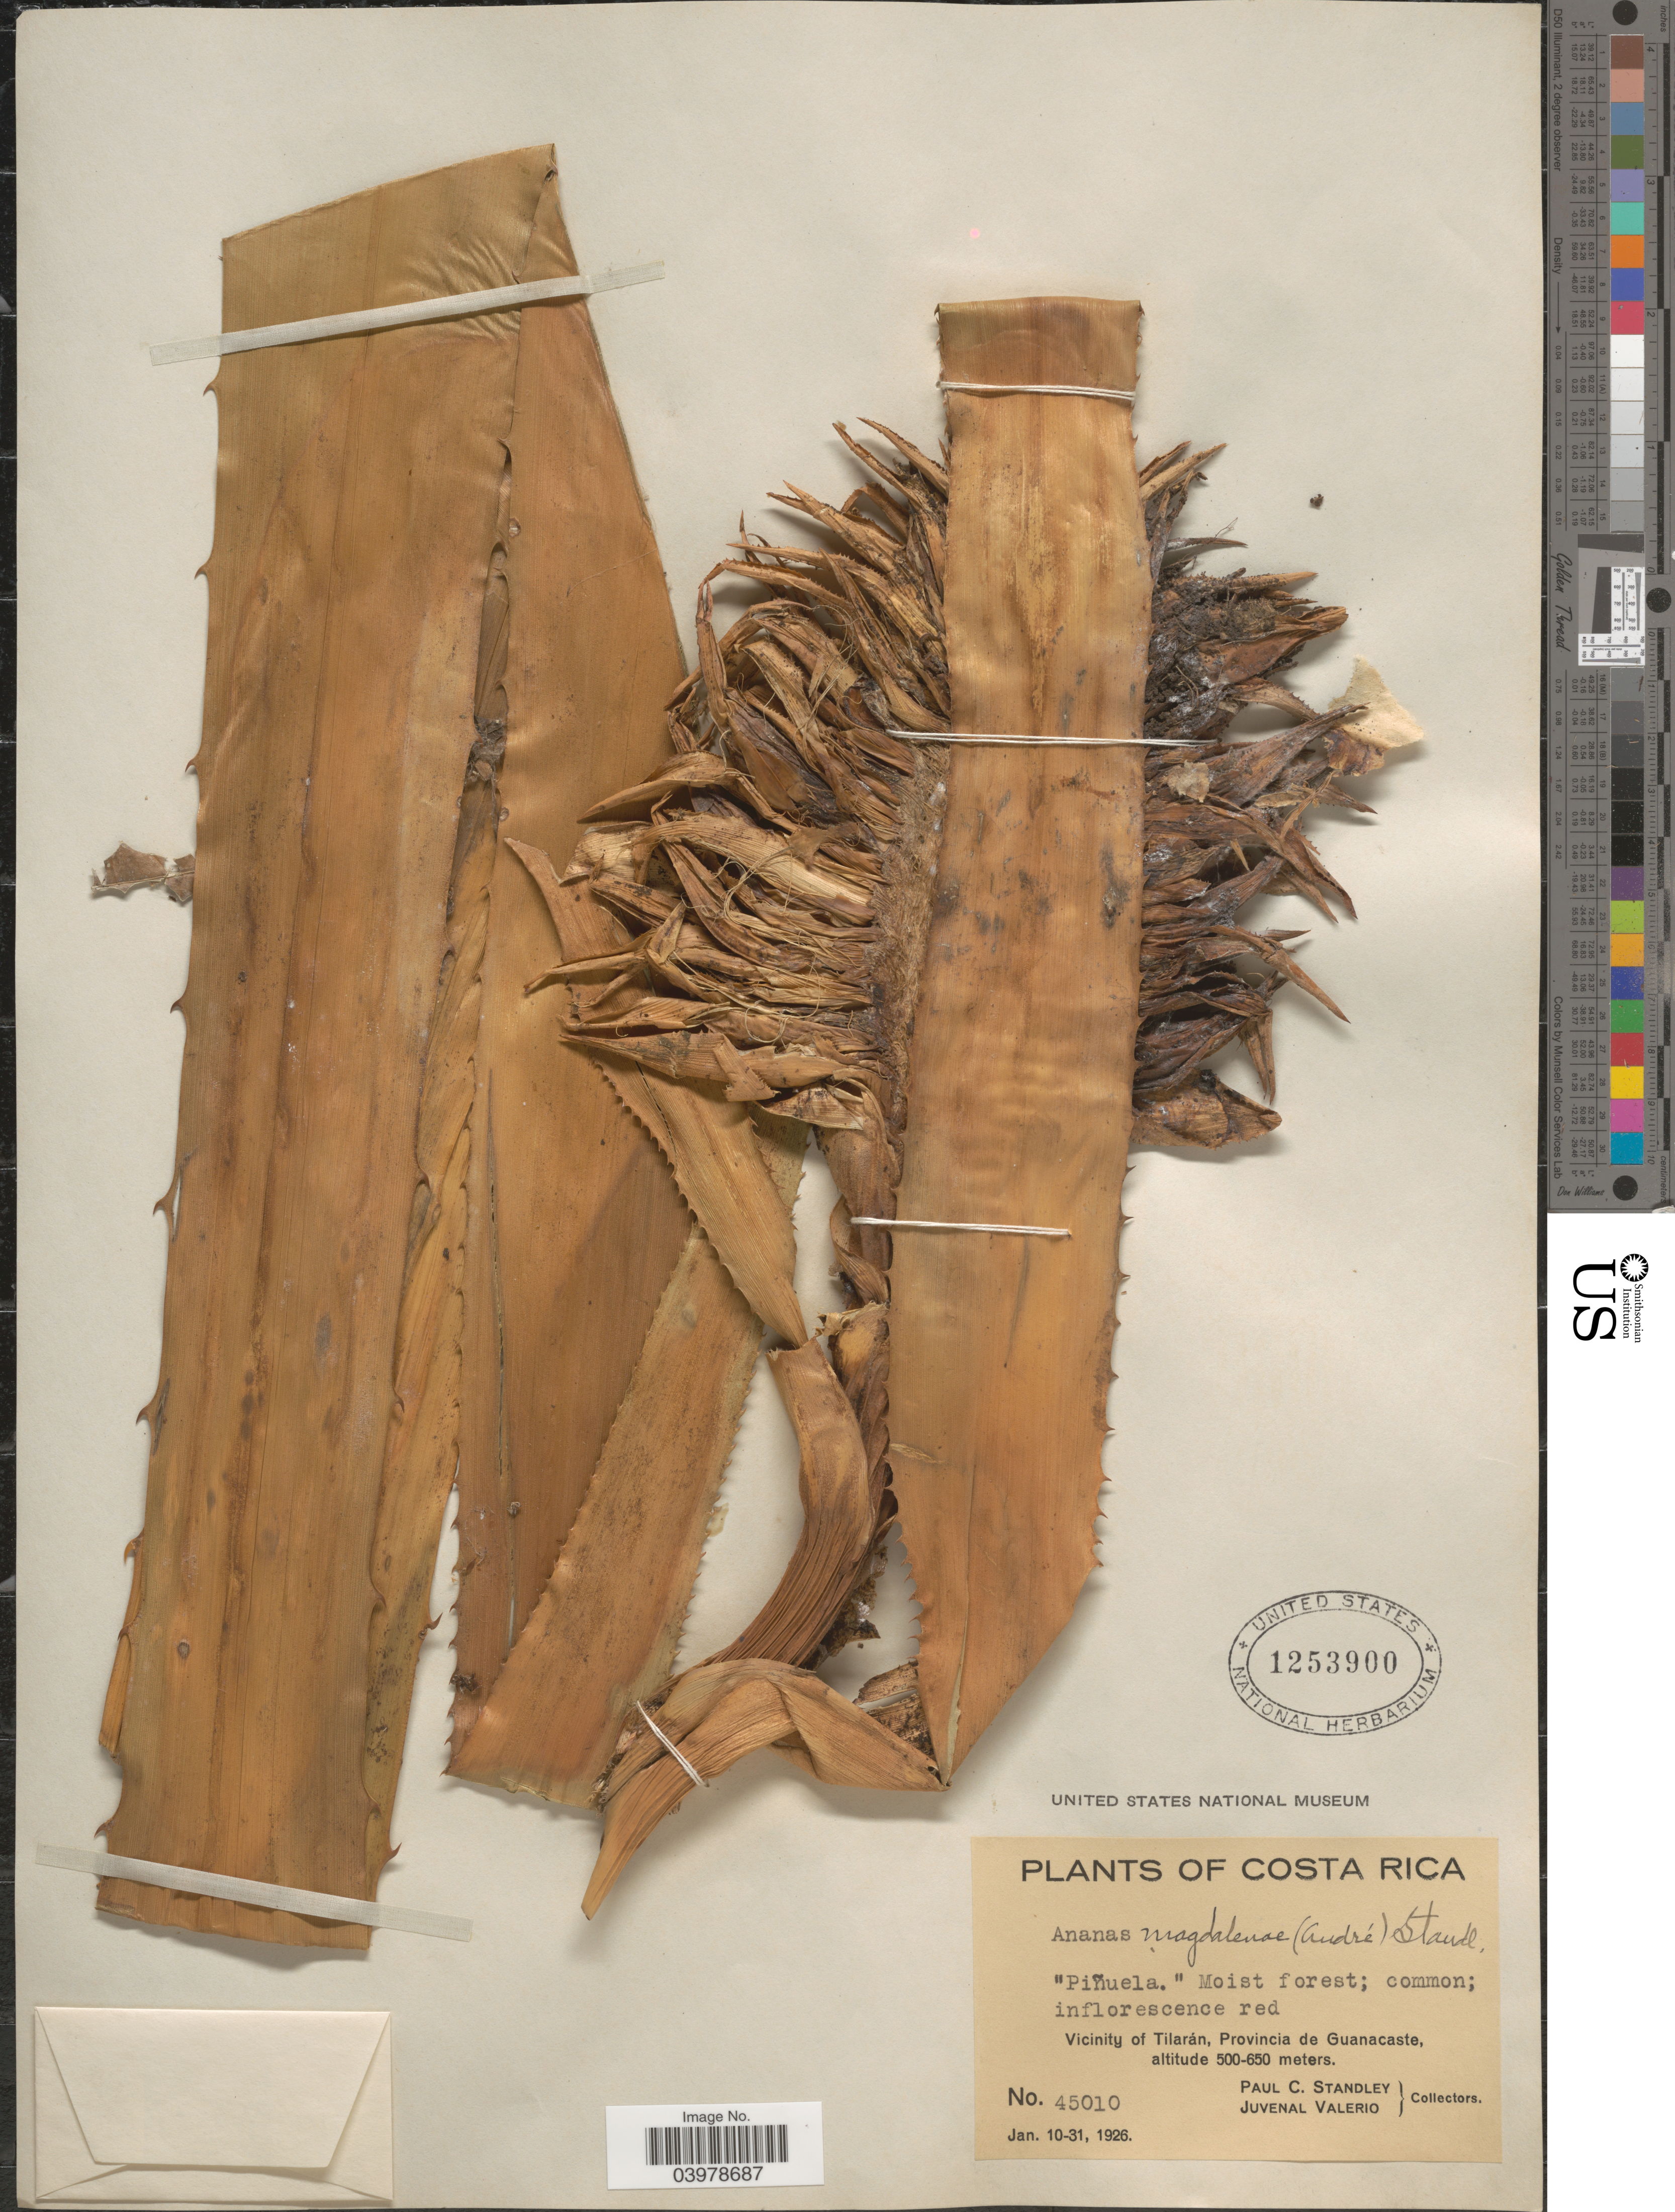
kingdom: Plantae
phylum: Tracheophyta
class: Liliopsida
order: Poales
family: Bromeliaceae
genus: Aechmea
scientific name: Aechmea magdalenae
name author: (André) André ex Baker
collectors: P. C. Standley & J. Valerio R.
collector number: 45010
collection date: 1926-01-10/1926-01-31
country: Costa Rica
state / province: Guanacaste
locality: Vicinity of Tilarán.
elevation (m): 500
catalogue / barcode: US 1253900